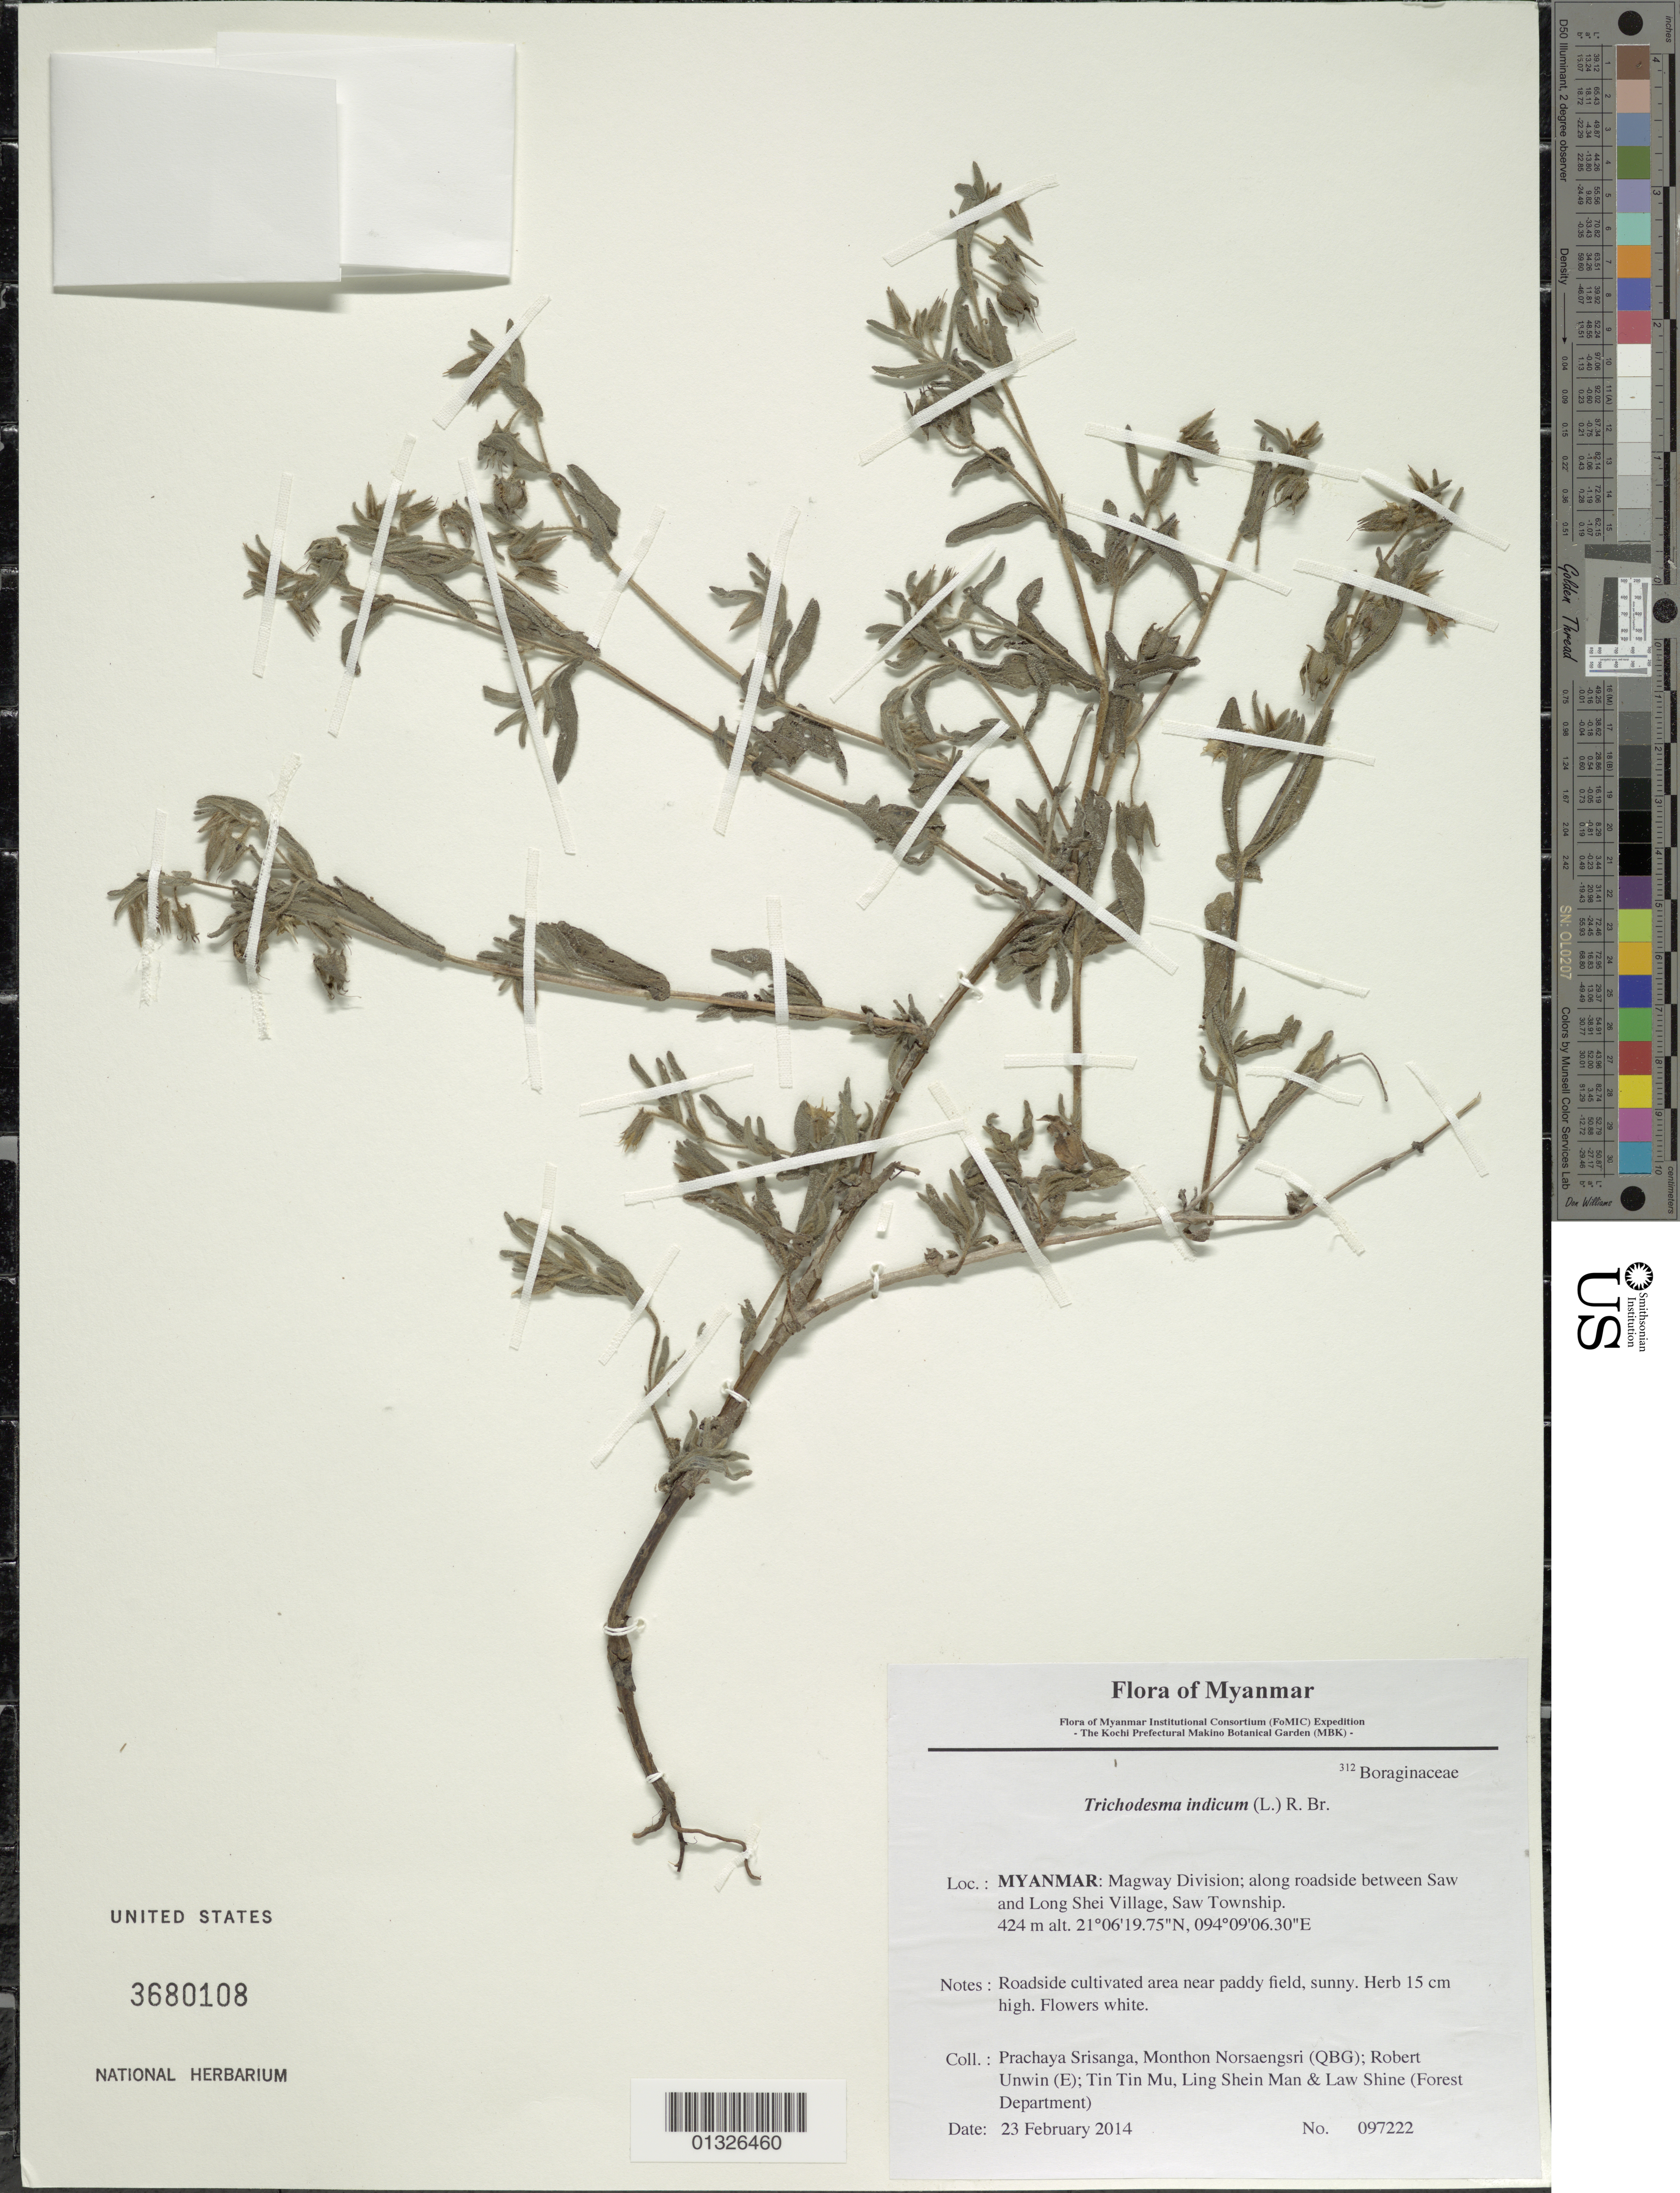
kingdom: Plantae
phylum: Tracheophyta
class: Magnoliopsida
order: Boraginales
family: Boraginaceae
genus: Trichodesma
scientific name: Trichodesma indicum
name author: (L.) Lehm.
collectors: P. Srisanga, M. Norsaengsri, R. Unwin, Tin Tin Mu, Ling Shein Man & L. Shine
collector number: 97222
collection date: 2014-02-23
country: Myanmar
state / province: Chin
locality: Along roadside between Saw and Long Shei Village, Saw Township.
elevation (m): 424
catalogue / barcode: US 3680108